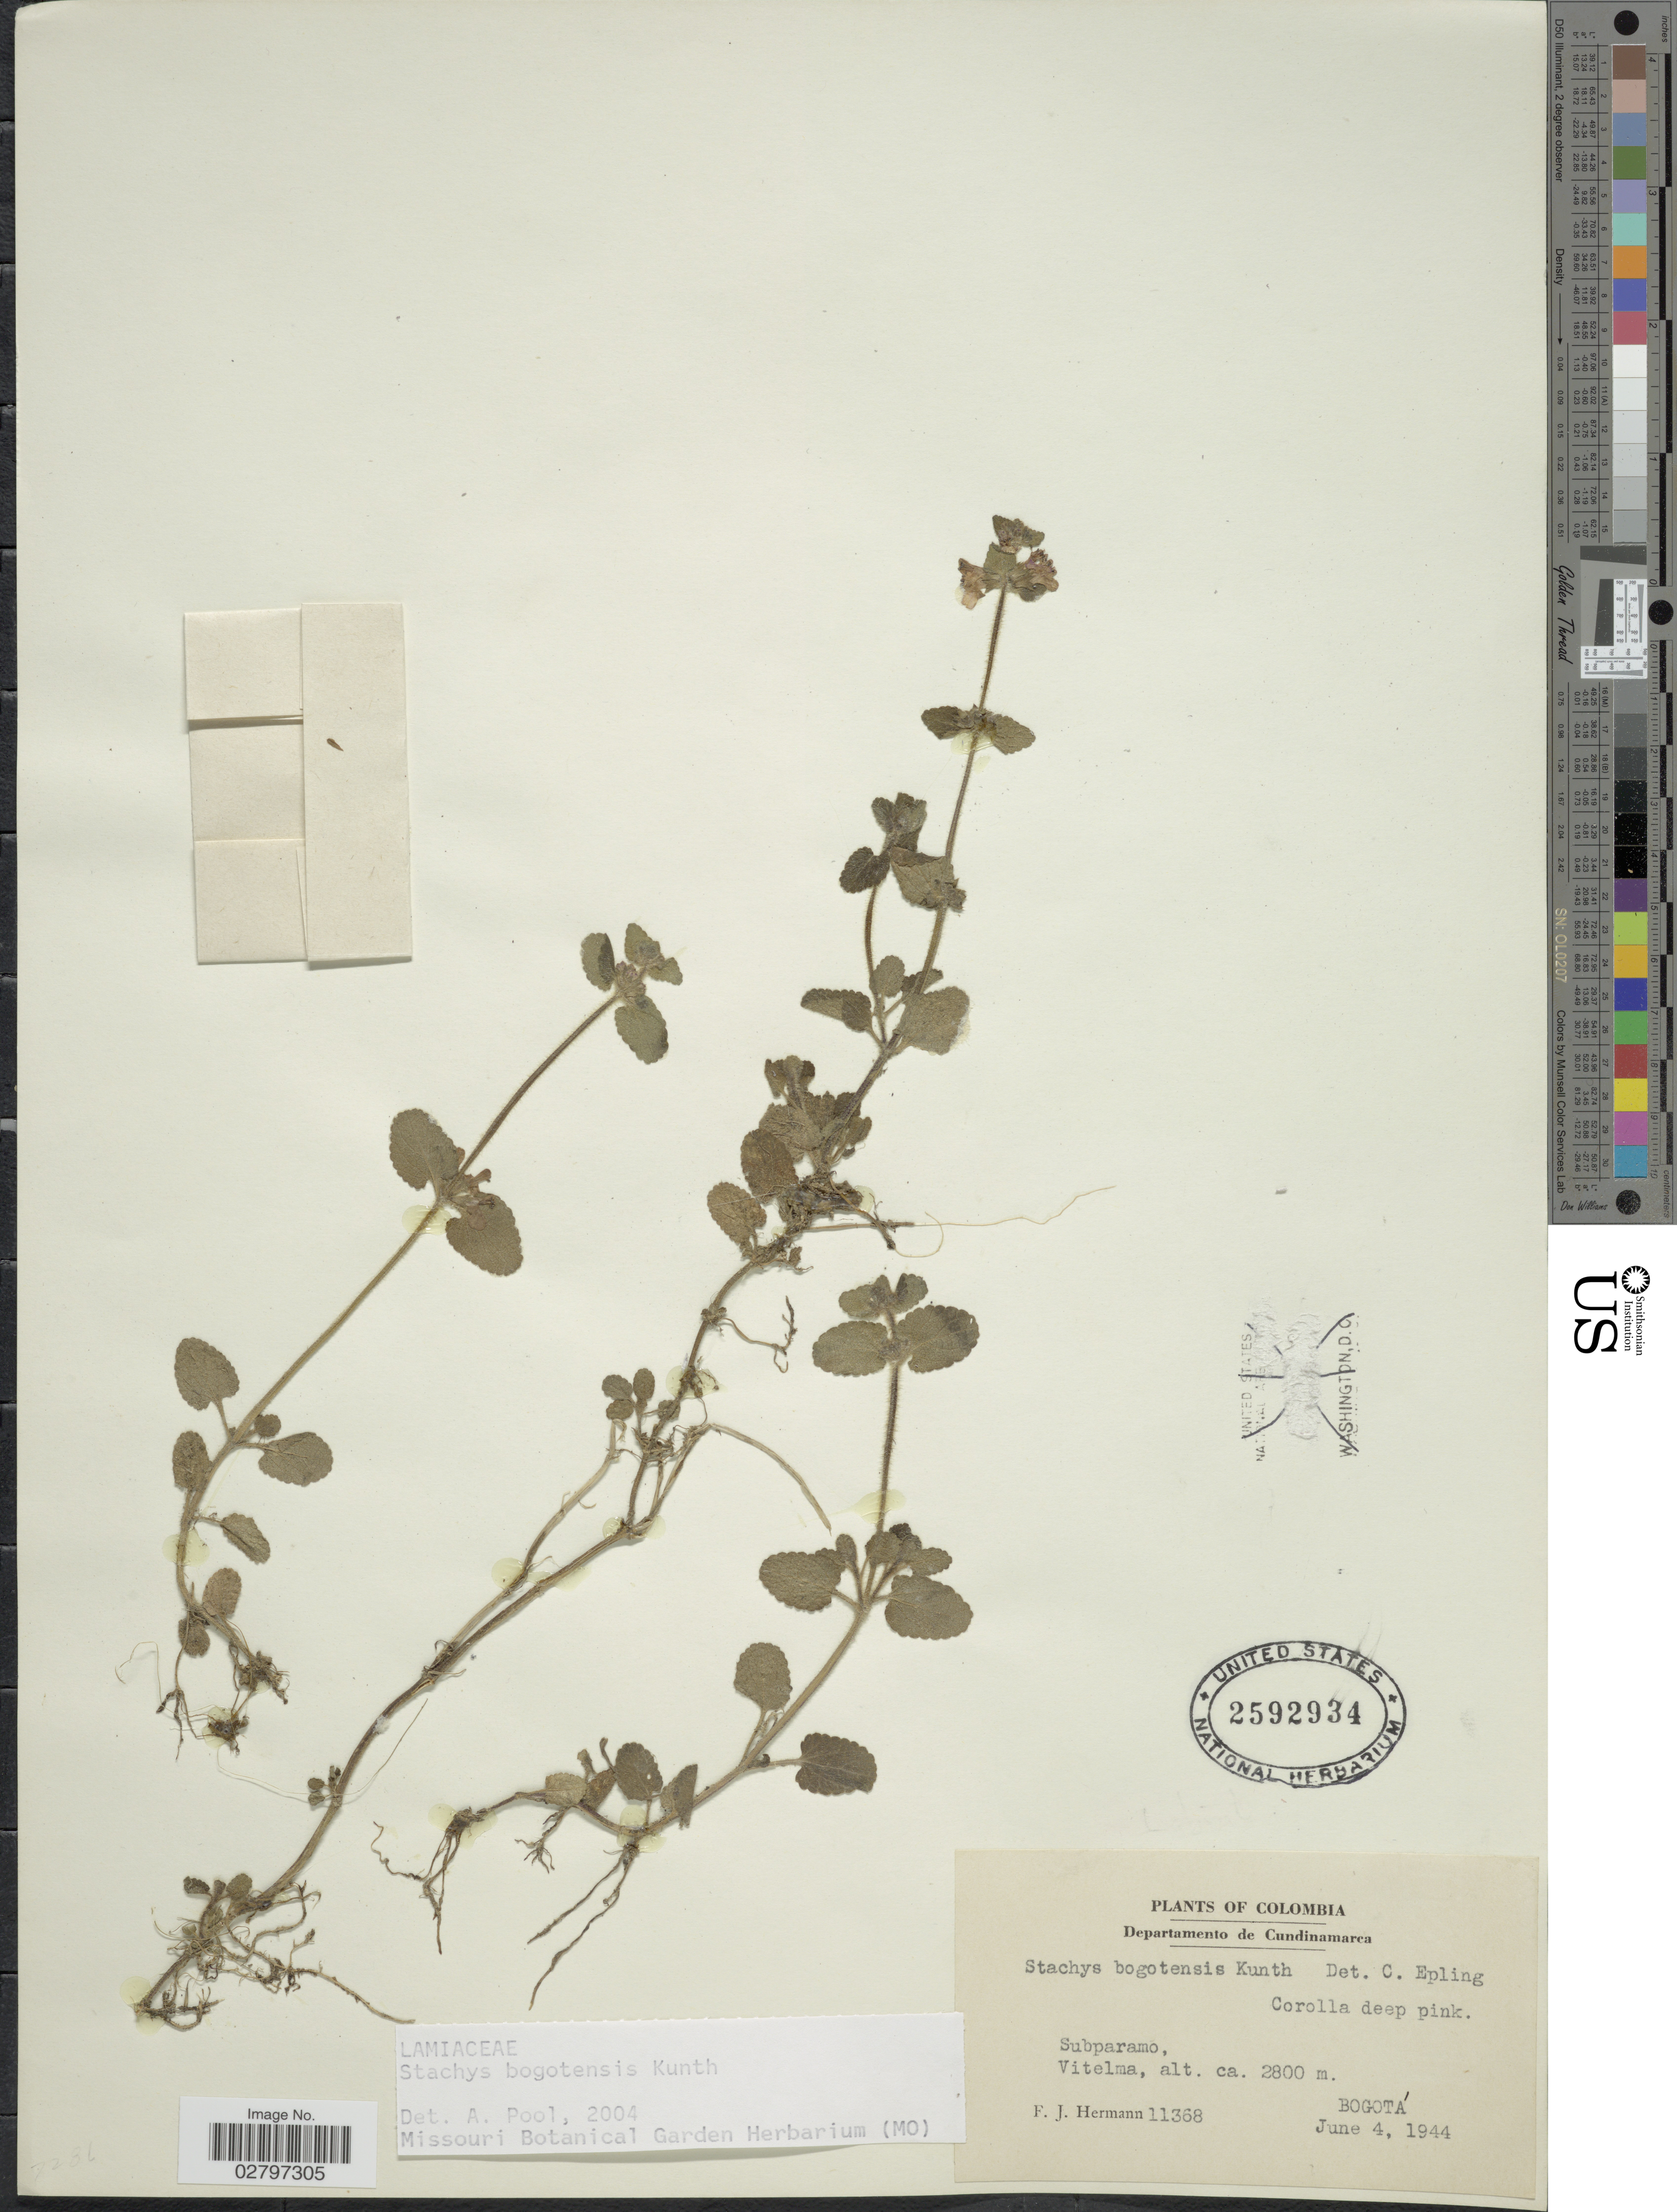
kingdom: Plantae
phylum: Tracheophyta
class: Magnoliopsida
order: Lamiales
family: Lamiaceae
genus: Stachys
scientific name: Stachys bogotensis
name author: Kunth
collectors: F. J. Hermann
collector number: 11368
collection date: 1944-06-04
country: Colombia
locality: Departamento de Cundinamarca, Vitelma, Bogotá.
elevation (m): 2800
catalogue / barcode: US 2592934